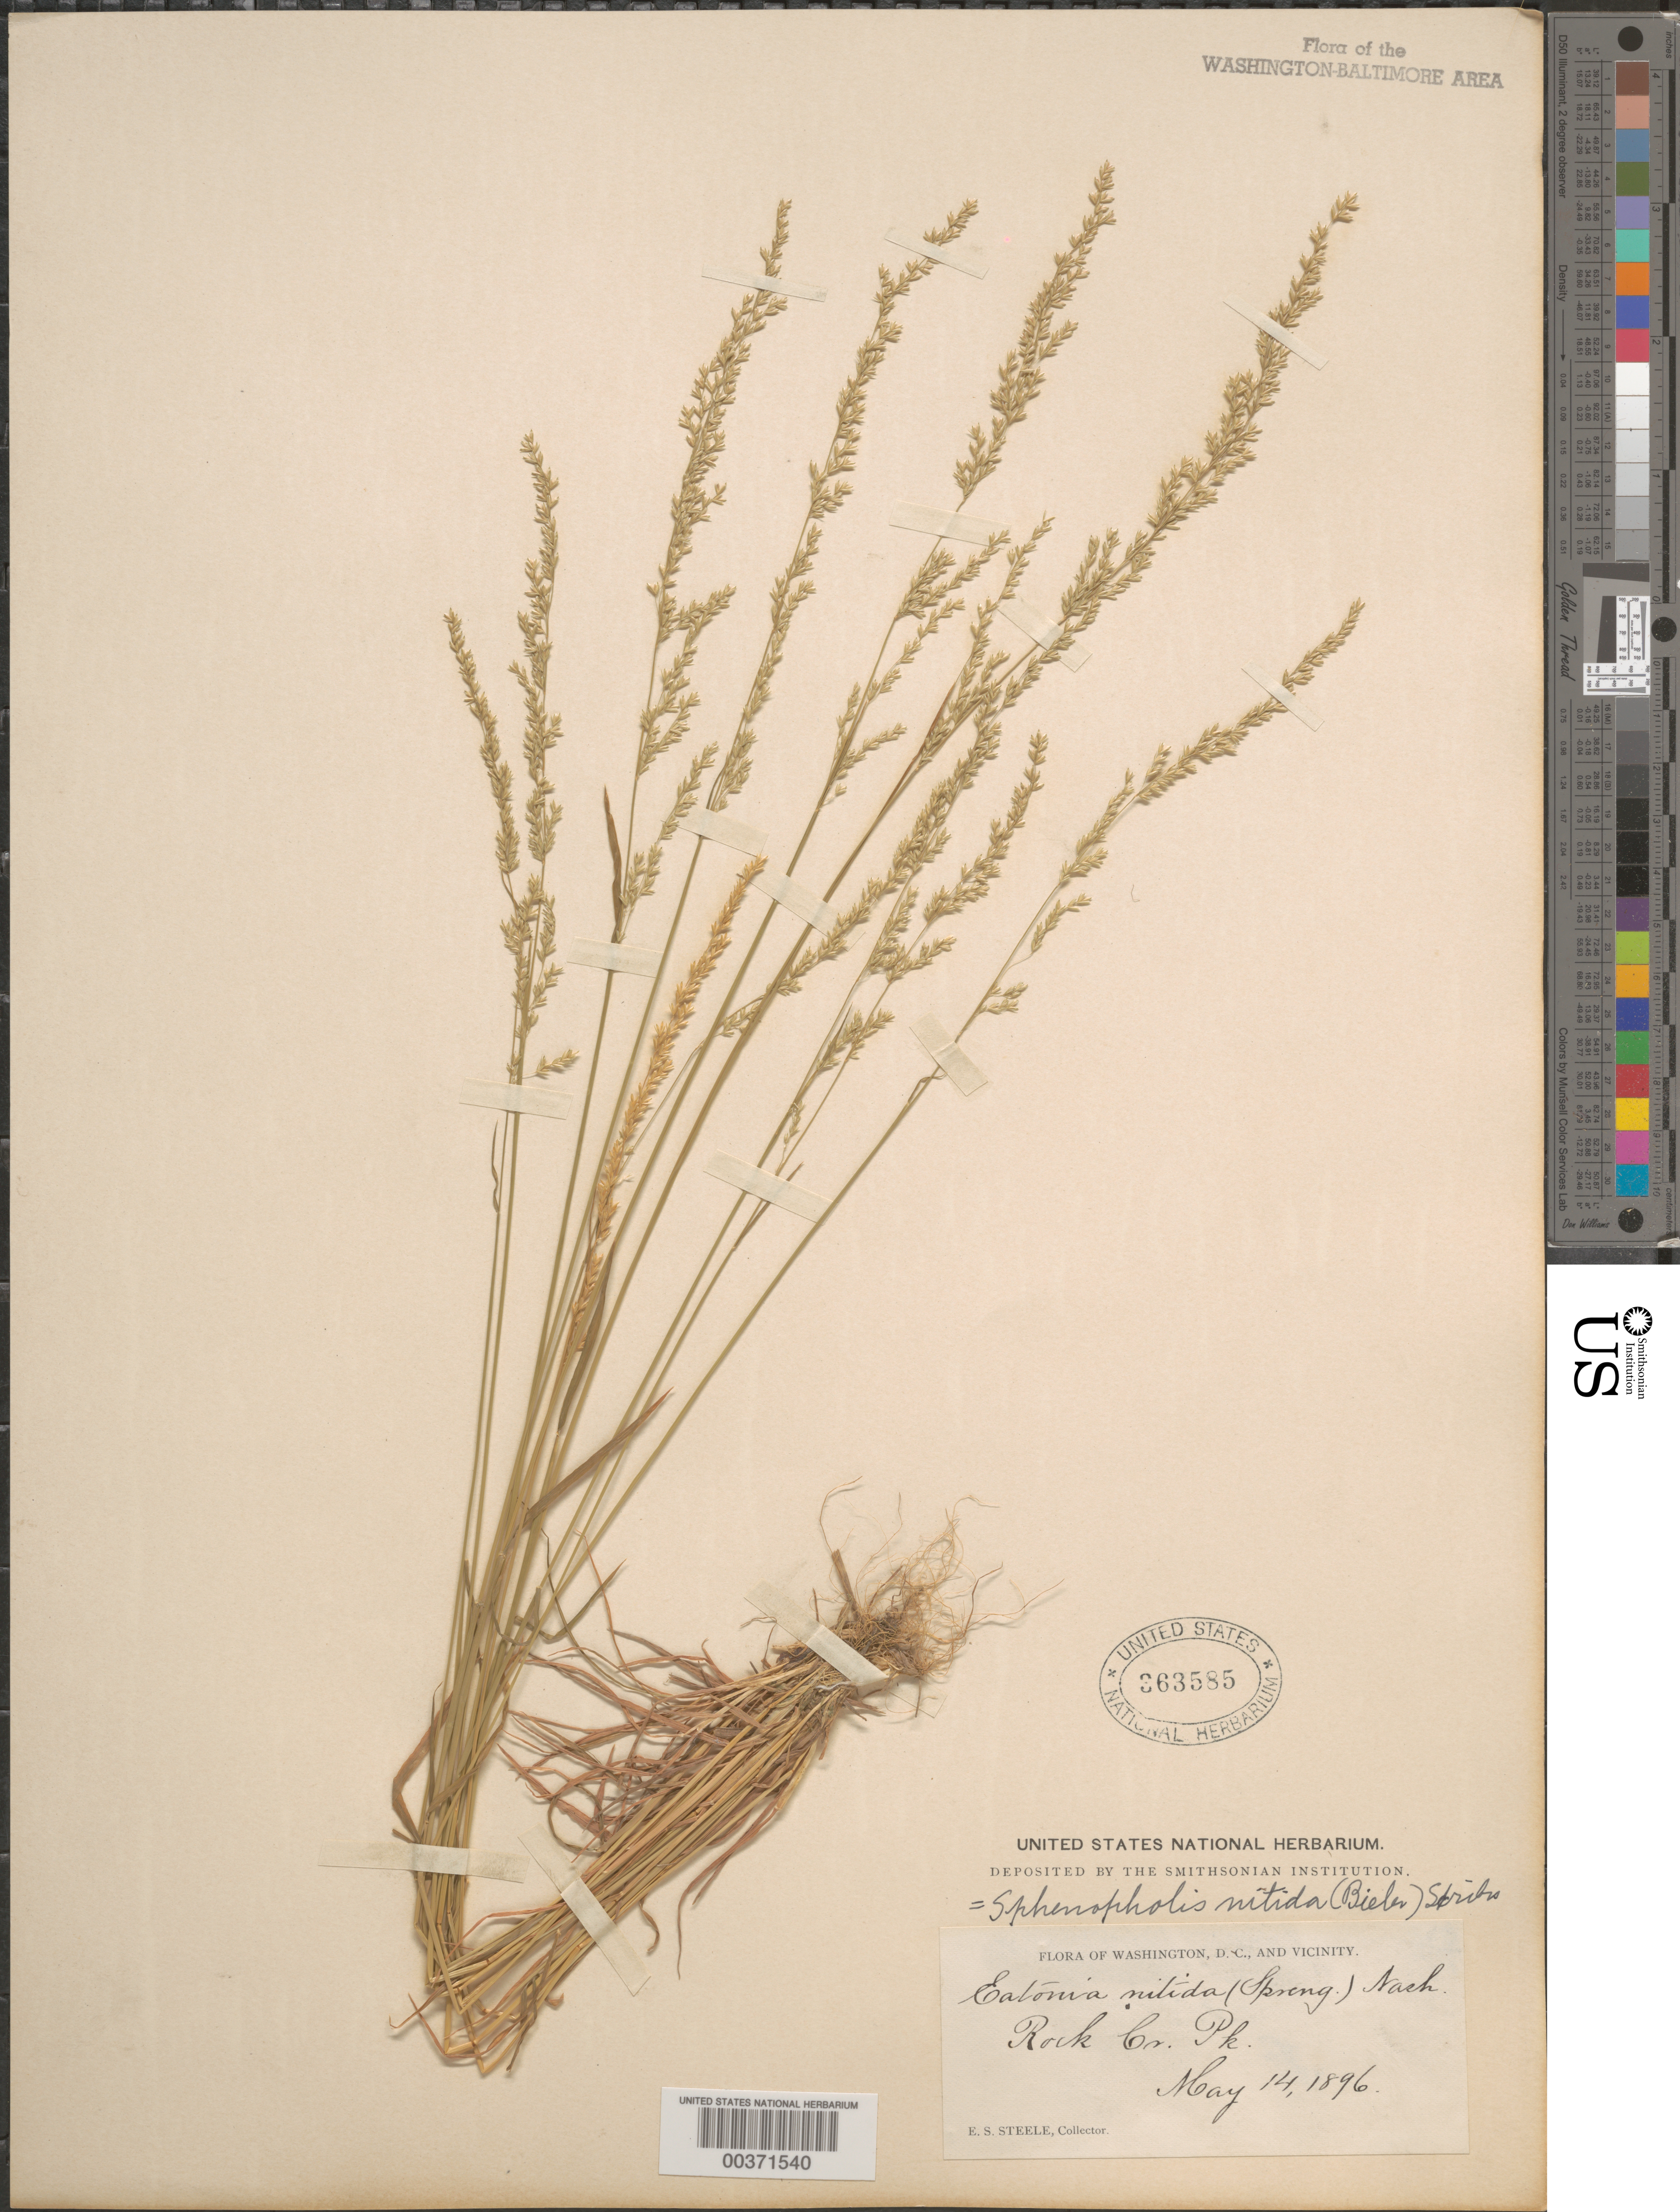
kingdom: Plantae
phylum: Tracheophyta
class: Liliopsida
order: Poales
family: Poaceae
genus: Sphenopholis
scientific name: Sphenopholis nitida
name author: (Biehler) Scribn.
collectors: E. Steele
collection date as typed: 14 May 1896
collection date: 1896-05-14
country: United States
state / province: District of Columbia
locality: Rock Creek Park Rock Creek Park and Vicinity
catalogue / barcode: US 363585